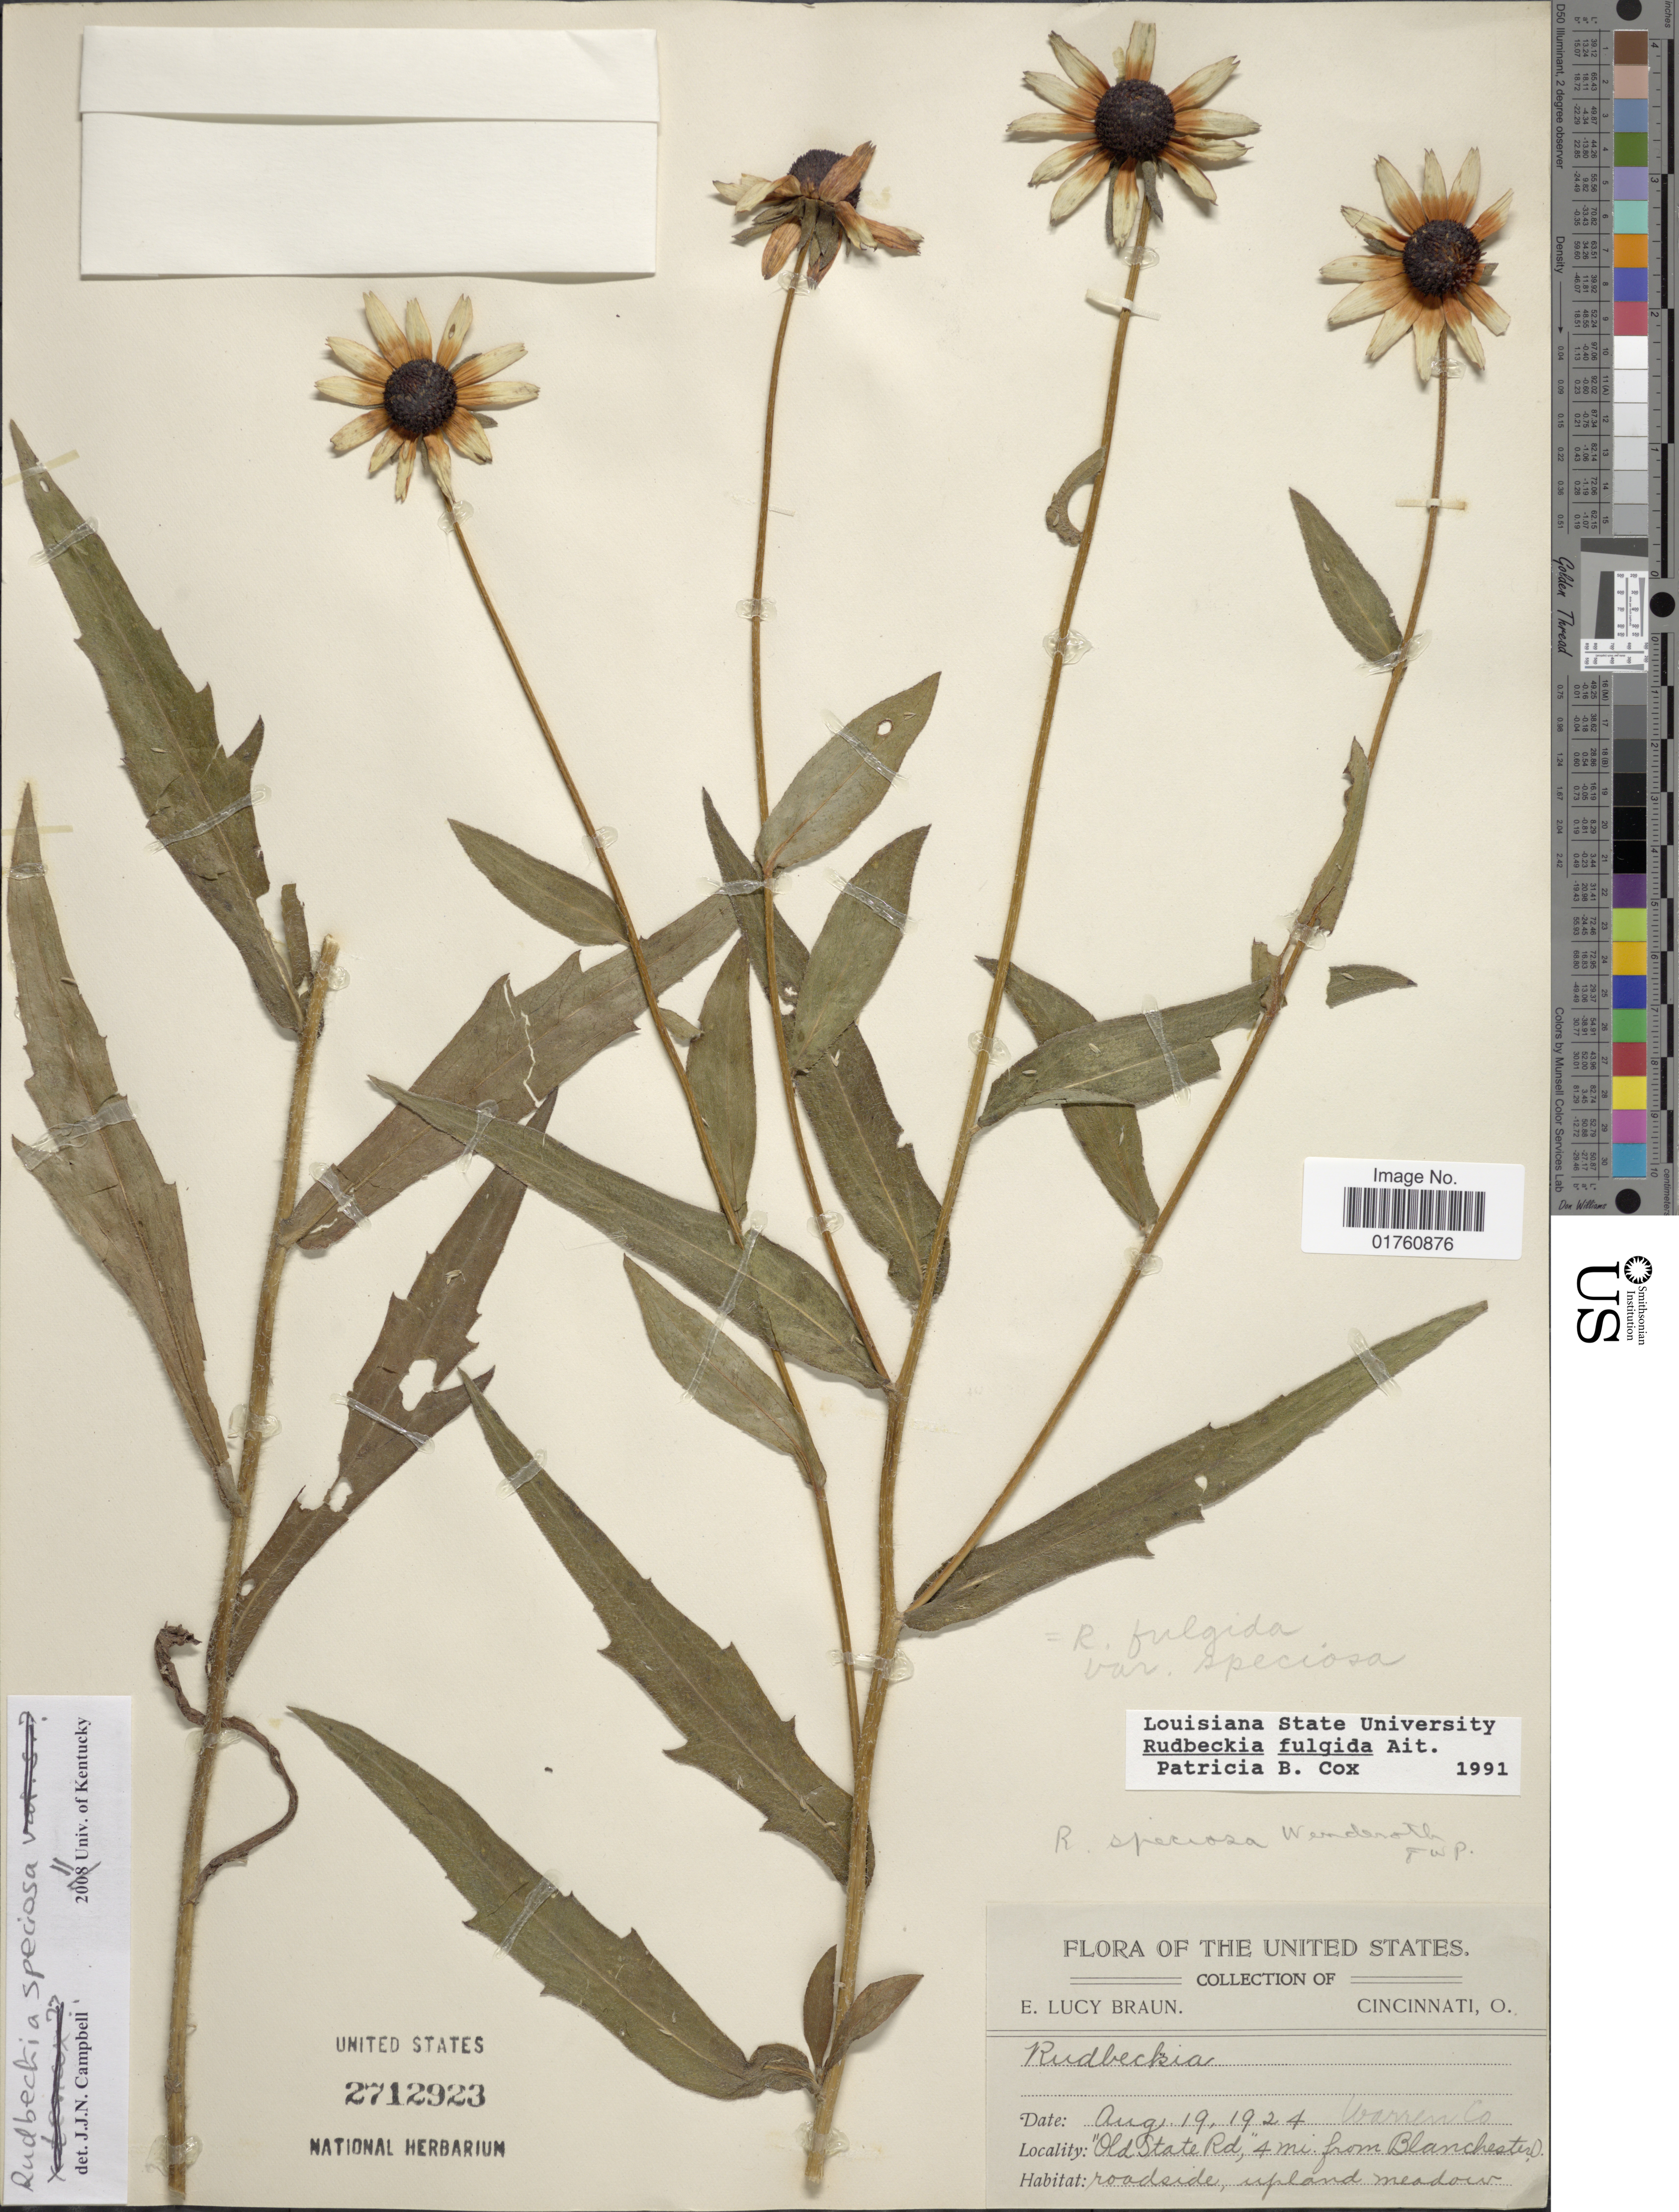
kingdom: Plantae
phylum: Tracheophyta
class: Magnoliopsida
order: Asterales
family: Asteraceae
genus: Rudbeckia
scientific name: Rudbeckia fulgida var. speciosa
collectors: E. L. Braun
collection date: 1924-08-19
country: United States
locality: Warren Co, 'Old State Rd,' 4 mi from Blancester) roadside, upland meadow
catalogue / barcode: US 2712923